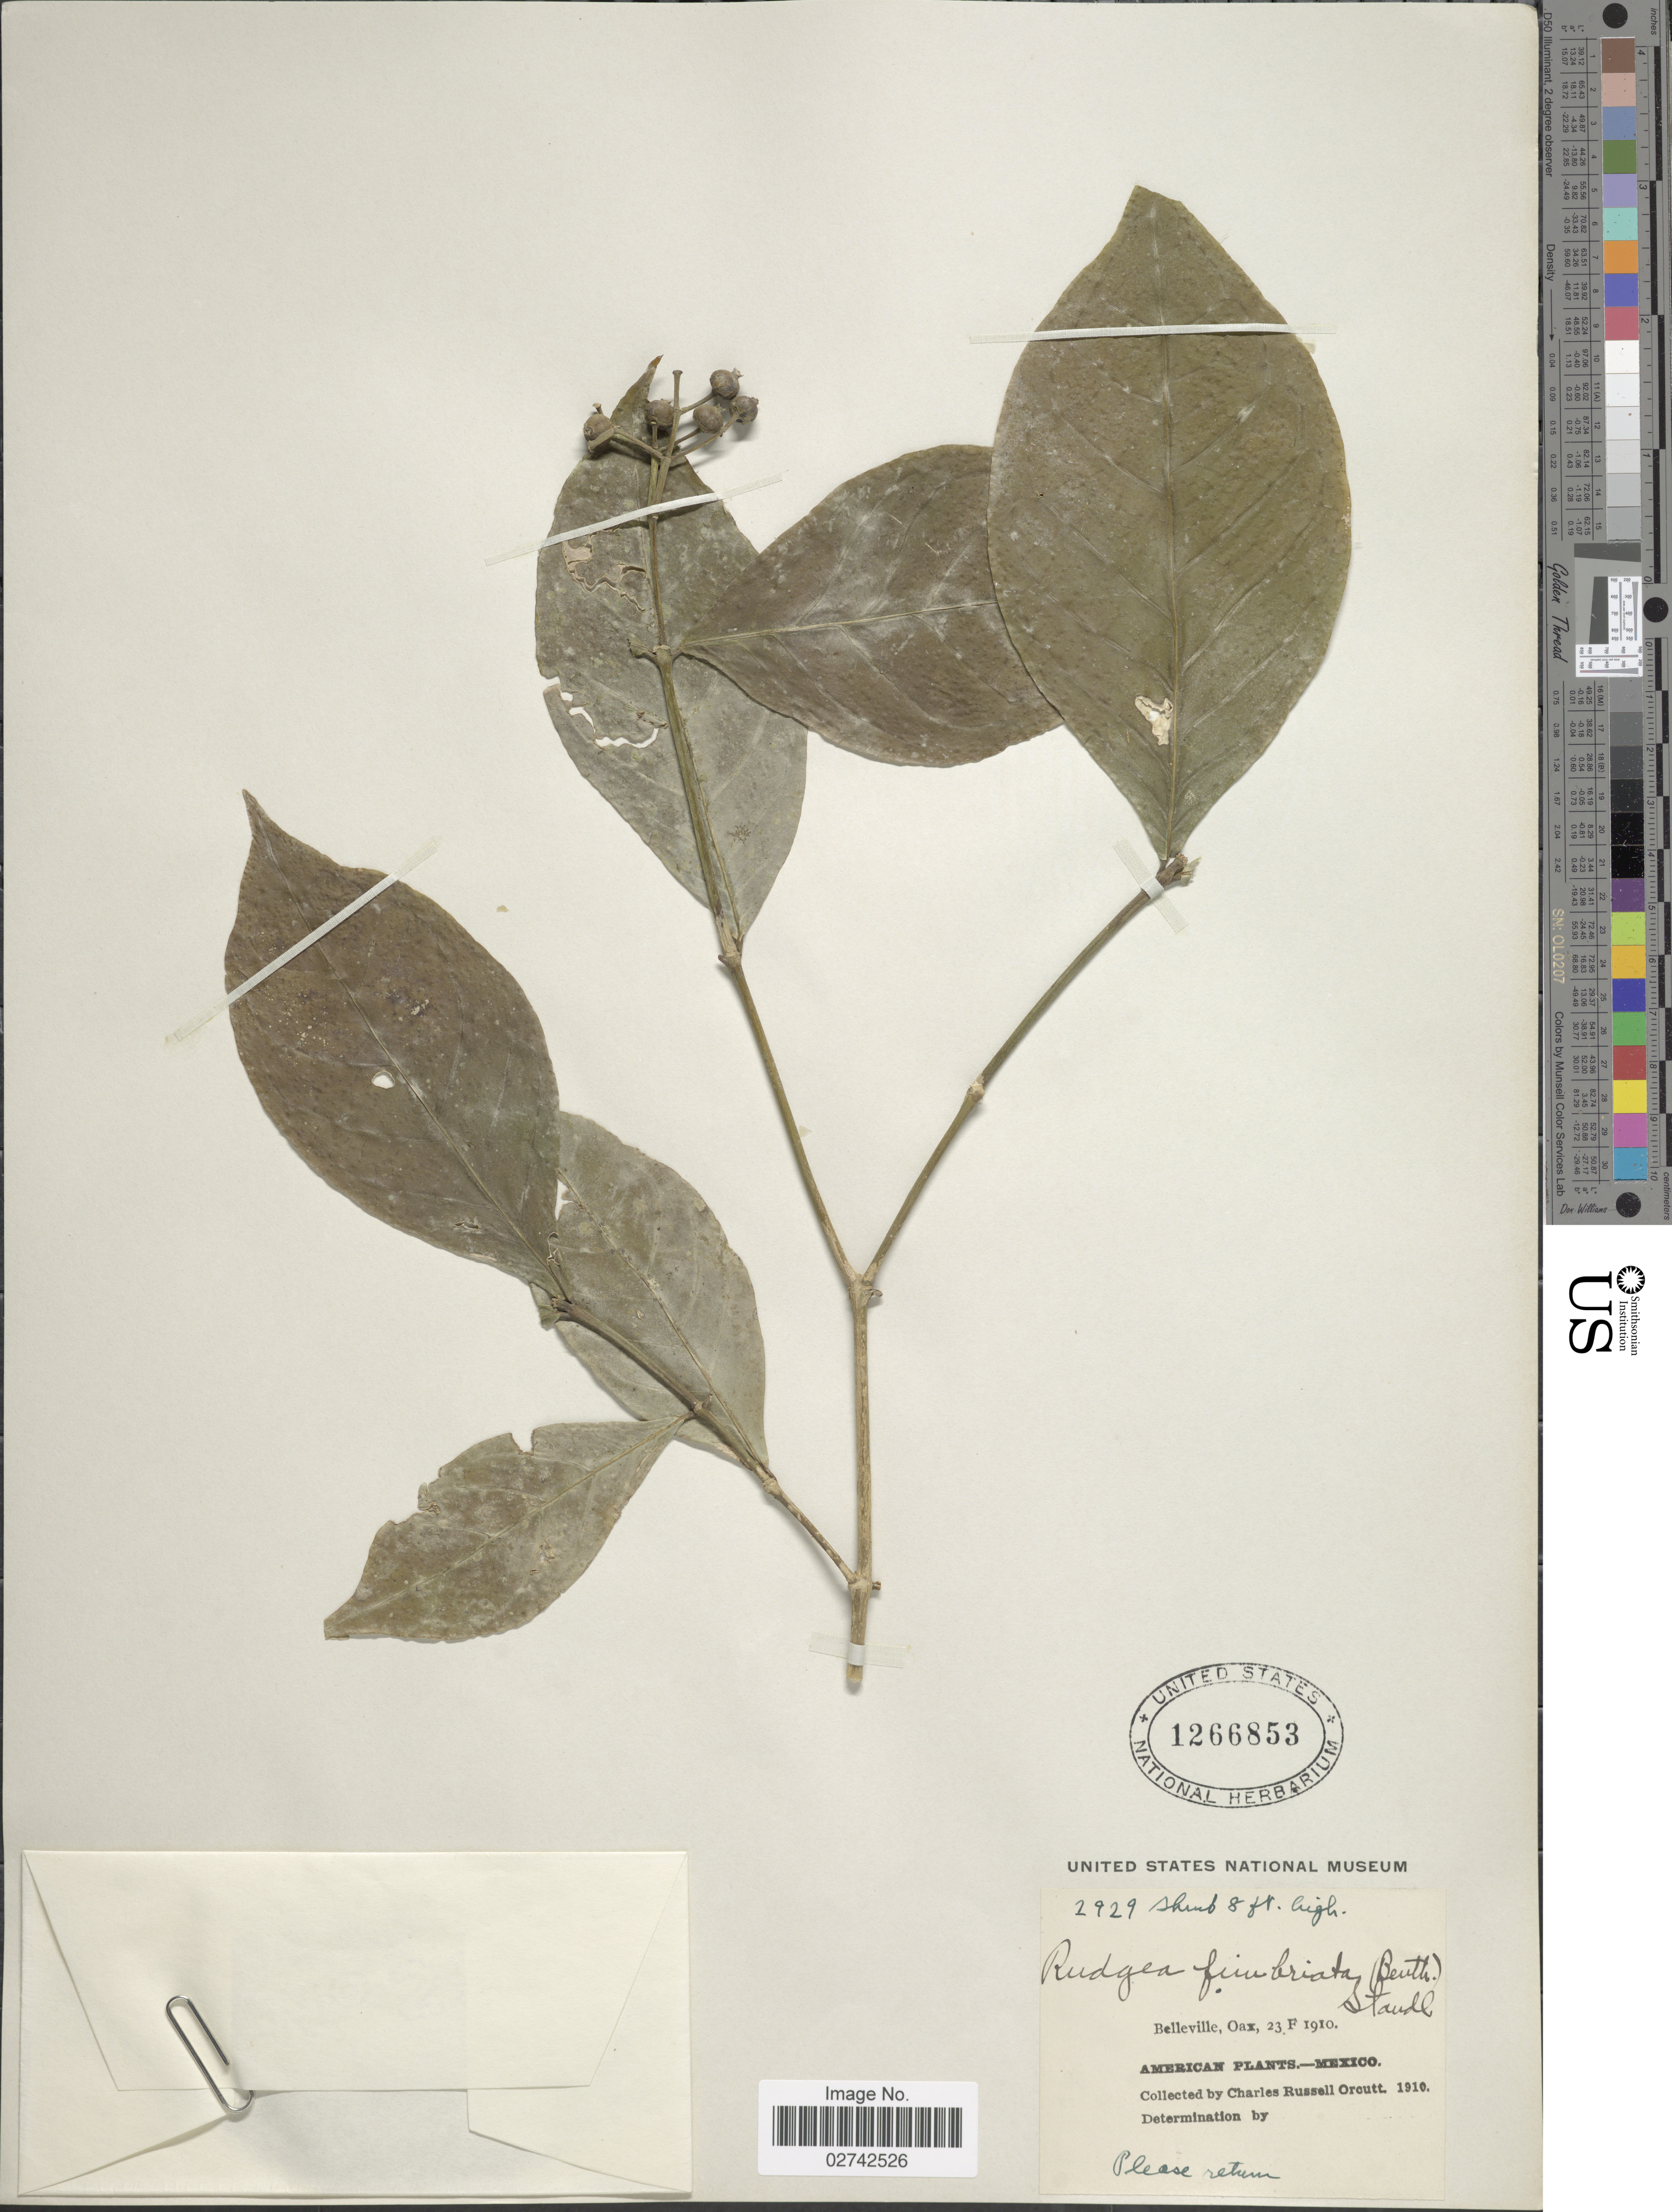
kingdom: Plantae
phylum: Tracheophyta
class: Magnoliopsida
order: Gentianales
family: Rubiaceae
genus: Rudgea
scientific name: Rudgea cornifolia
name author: (Kunth ex Roem. & Schult.) Standl.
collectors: C. R. Orcutt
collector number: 2929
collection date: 1910-02-23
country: Mexico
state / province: Oaxaca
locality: Belleville, Oax.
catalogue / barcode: US 1266853